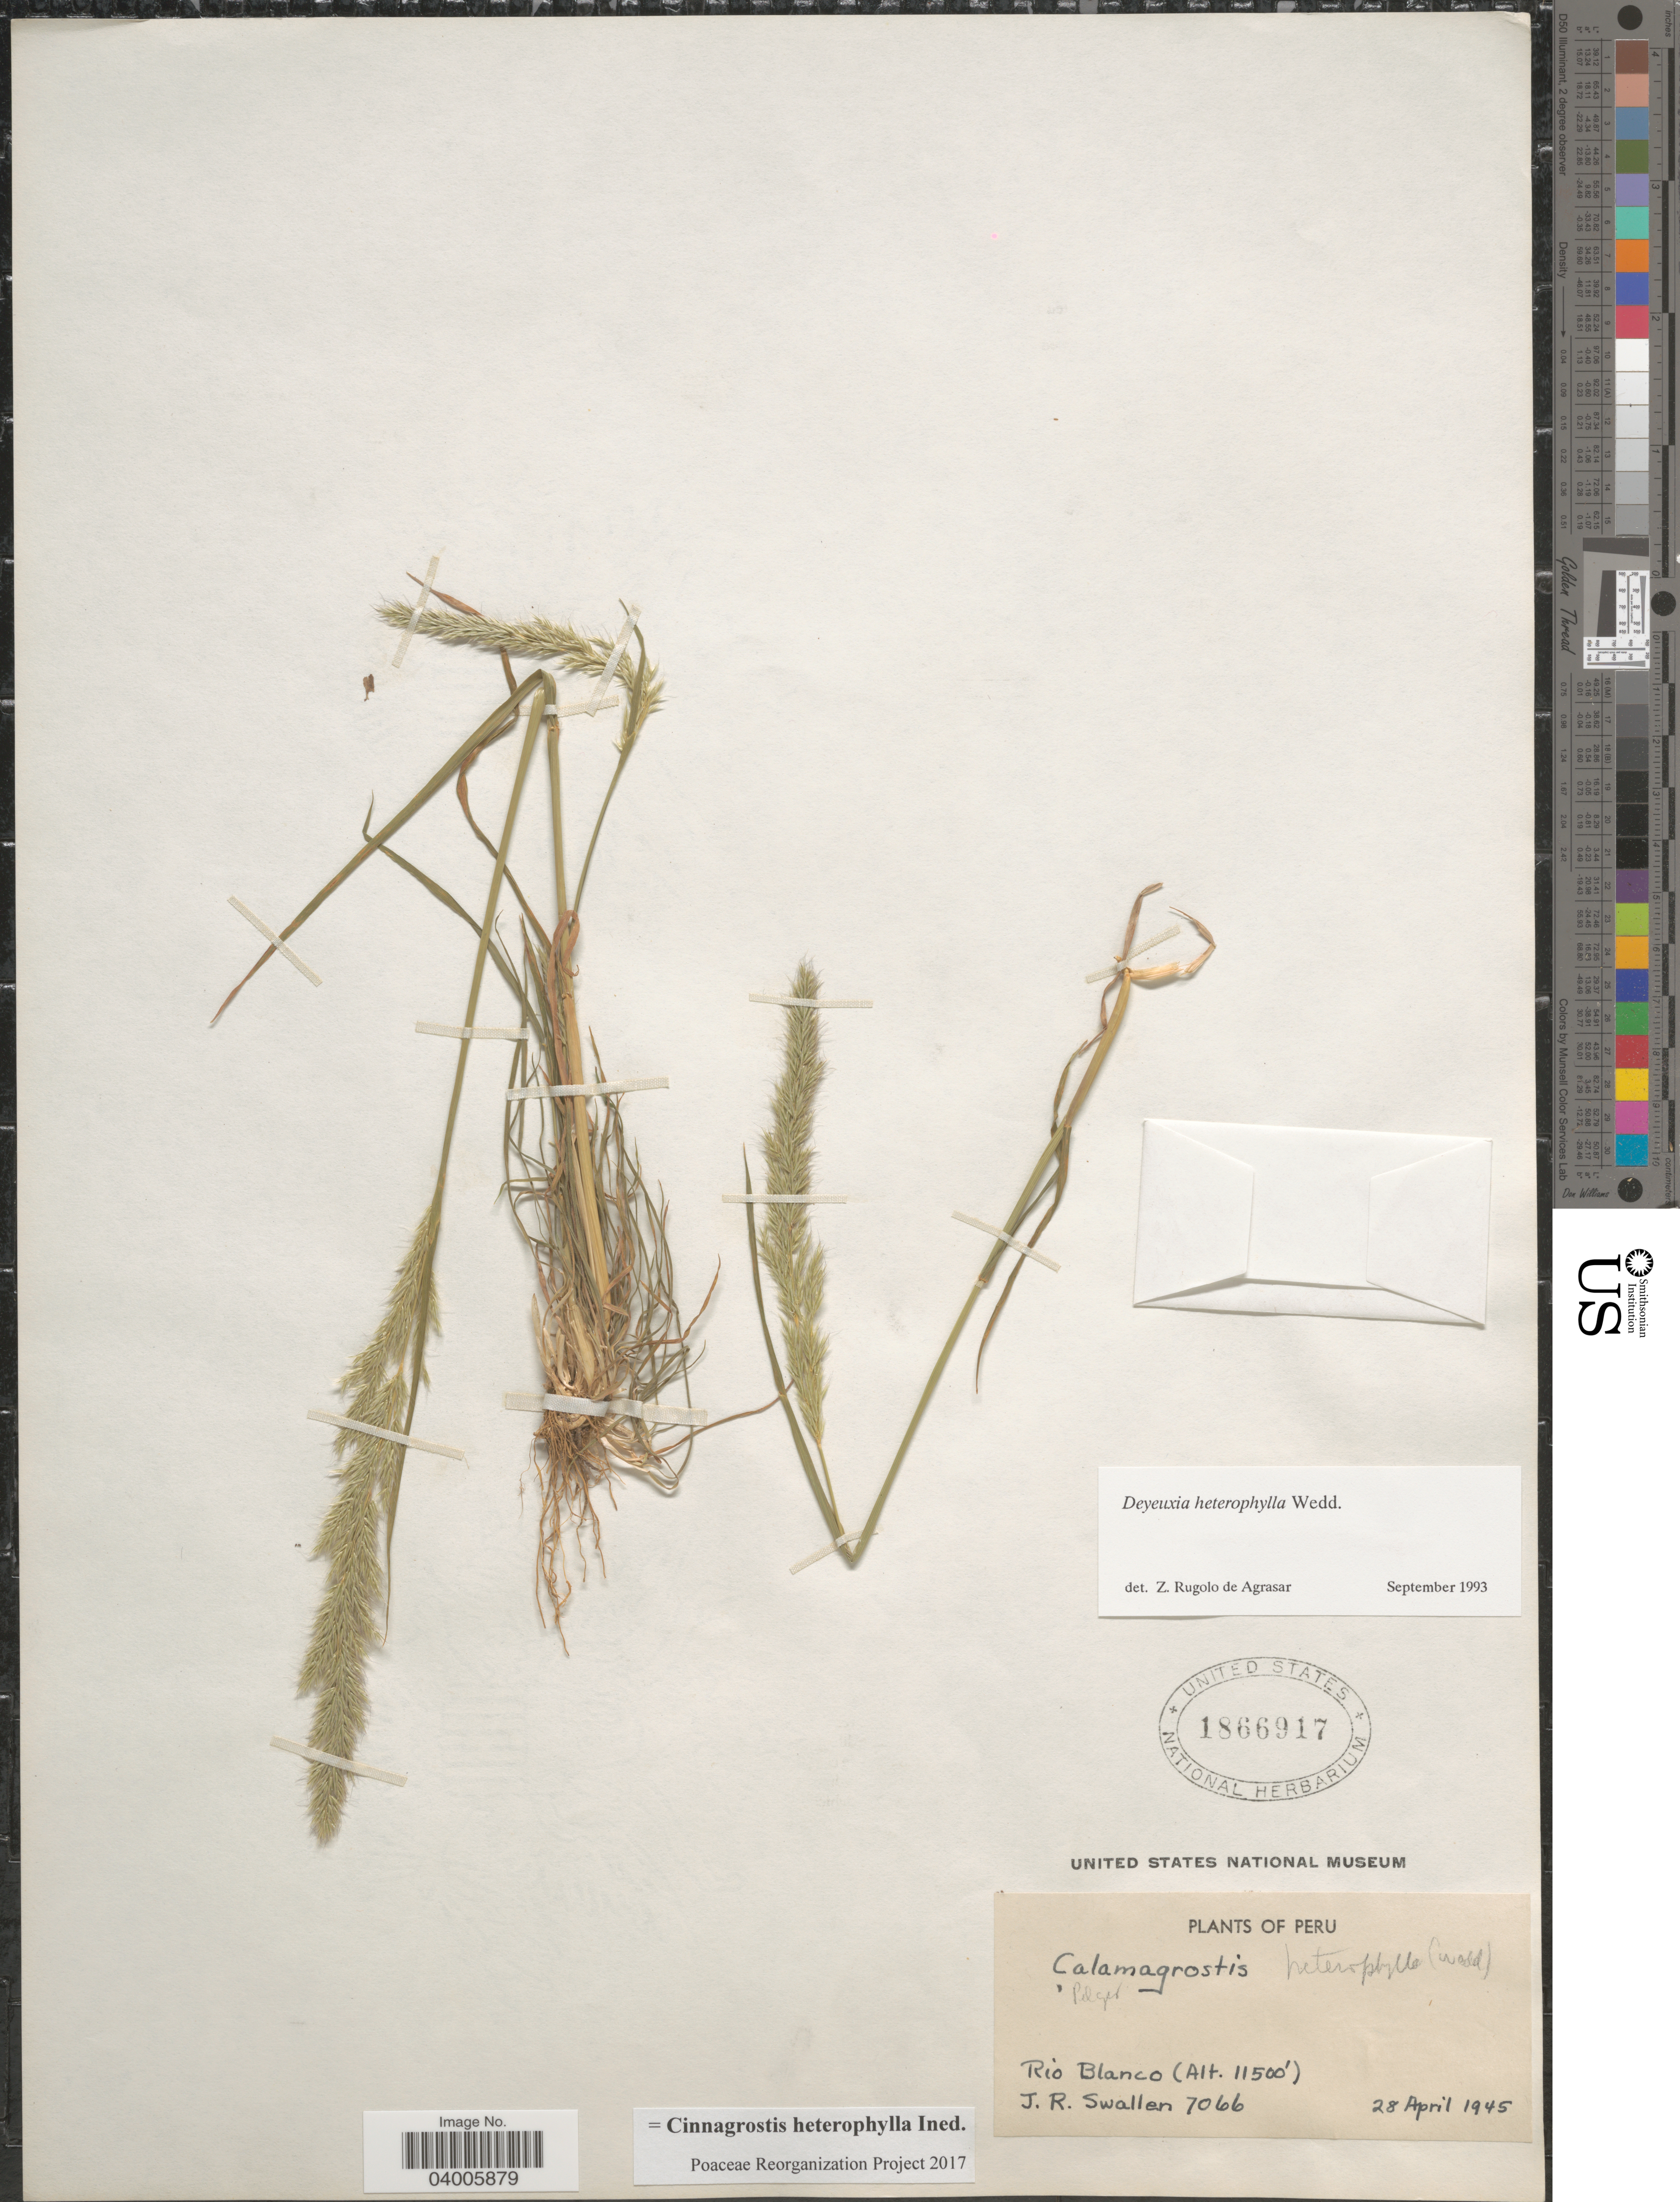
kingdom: Plantae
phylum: Tracheophyta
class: Liliopsida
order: Poales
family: Poaceae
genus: Cinnagrostis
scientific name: Cinnagrostis heterophylla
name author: (Wedd.) P.M. Peterson et al.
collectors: J. R. Swallen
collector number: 7066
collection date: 1945-04-28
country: Peru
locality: Rio Blanco.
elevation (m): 3505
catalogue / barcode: US 1866917